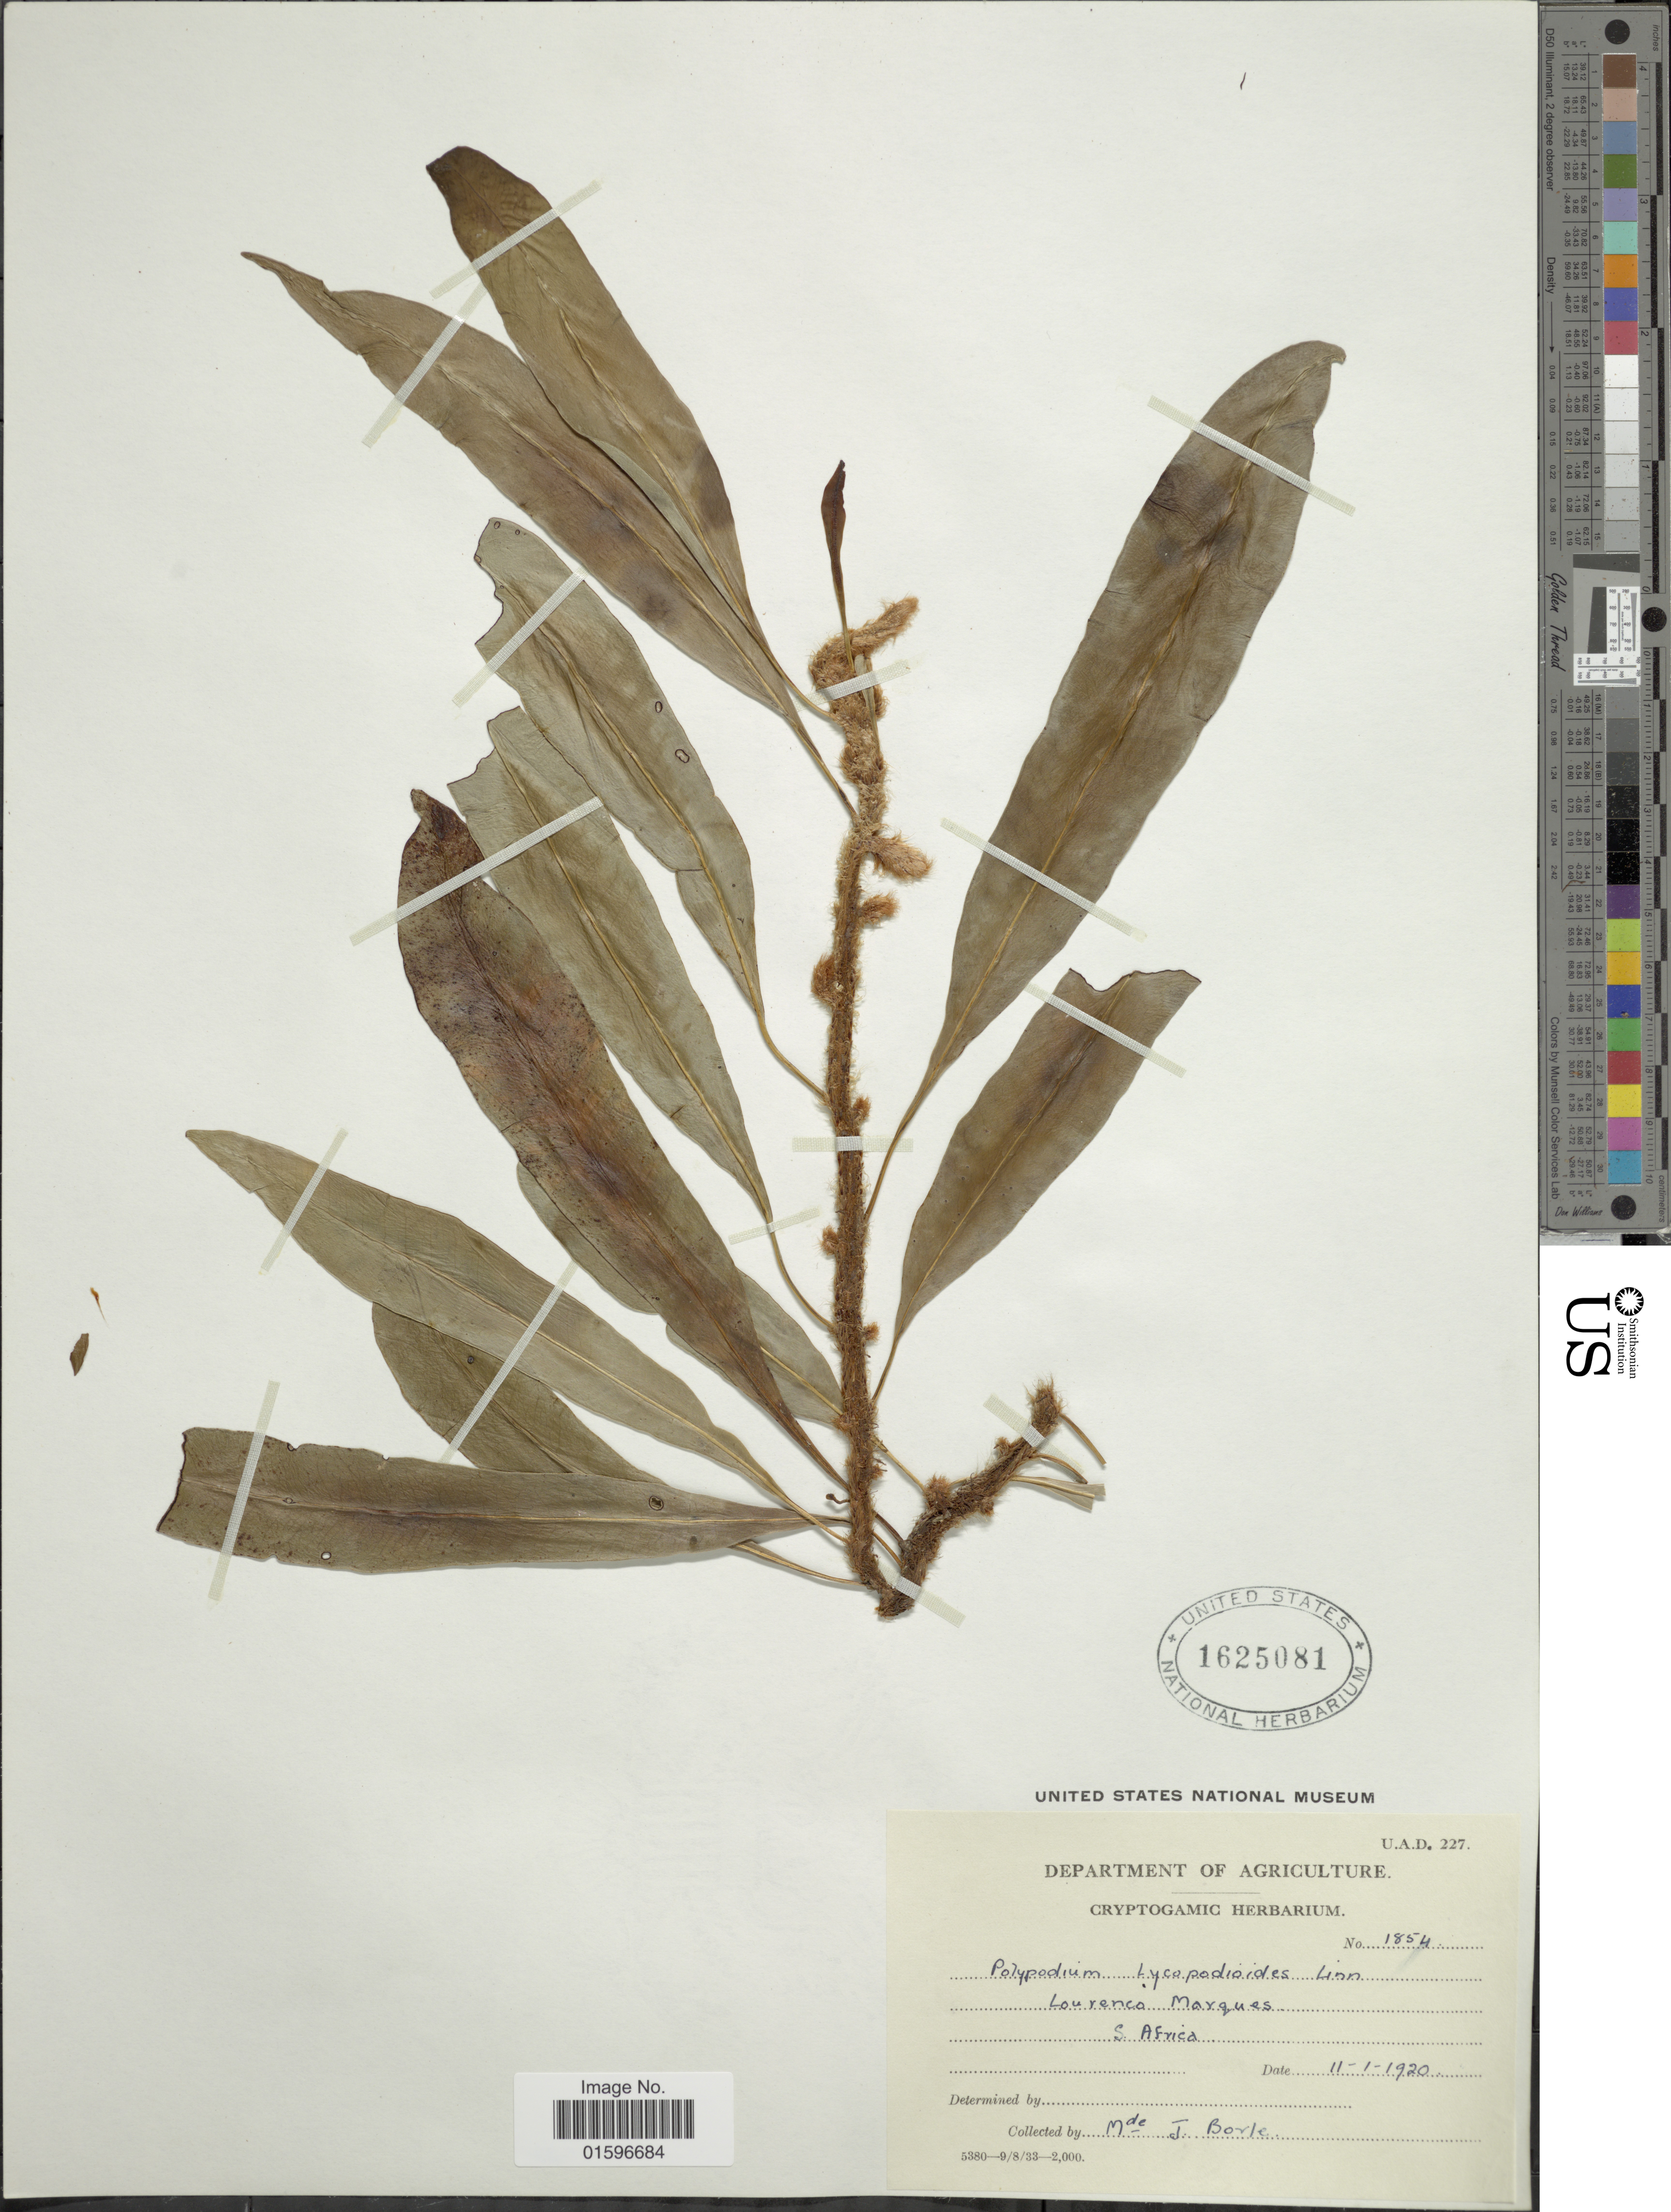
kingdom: Plantae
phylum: Tracheophyta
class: Polypodiopsida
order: Polypodiales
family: Polypodiaceae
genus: Polypodium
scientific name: Polypodium lycopodioides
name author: L.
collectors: J. Borle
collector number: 1854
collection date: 1920-01-11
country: South Africa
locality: S. Africa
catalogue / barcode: US 1625081